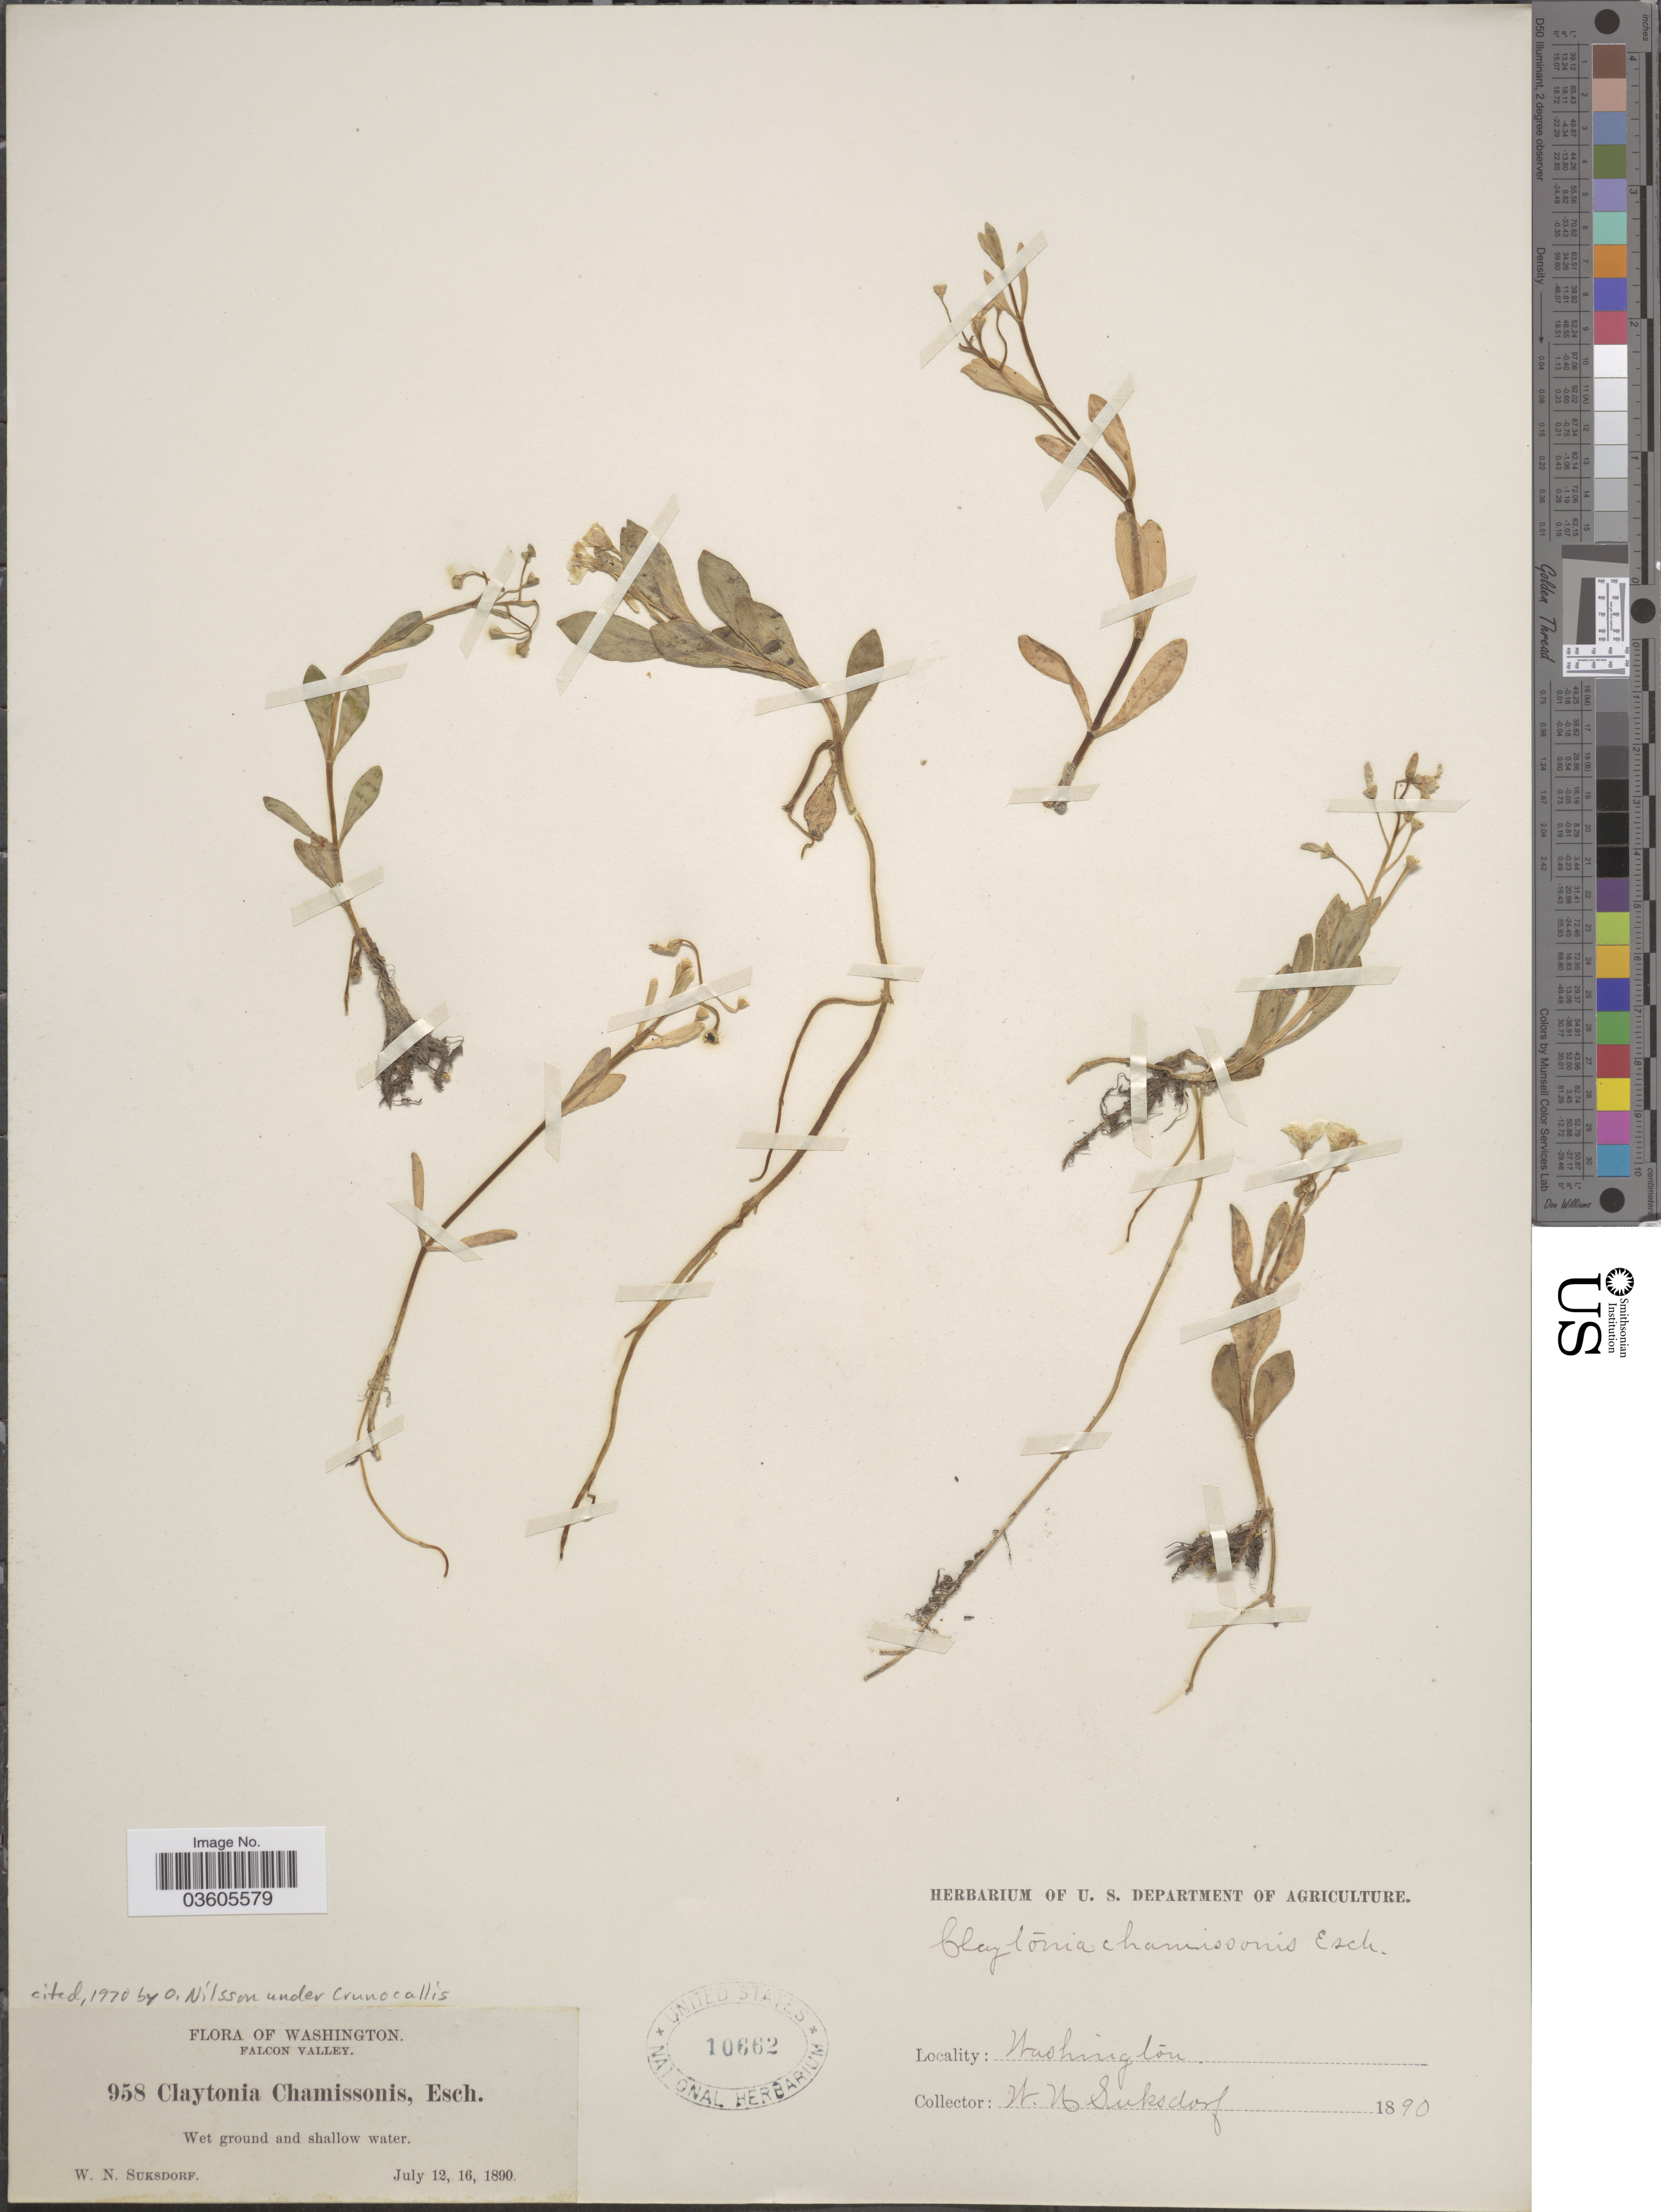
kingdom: Plantae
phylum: Tracheophyta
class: Magnoliopsida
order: Caryophyllales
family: Montiaceae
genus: Montia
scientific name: Montia chamissoi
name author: (Ledeb. ex Spreng.) Greene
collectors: W. N. Suksdorf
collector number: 958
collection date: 1890-07-12/1890-07-16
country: United States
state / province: Washington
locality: Falcon Valley.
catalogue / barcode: US 10662